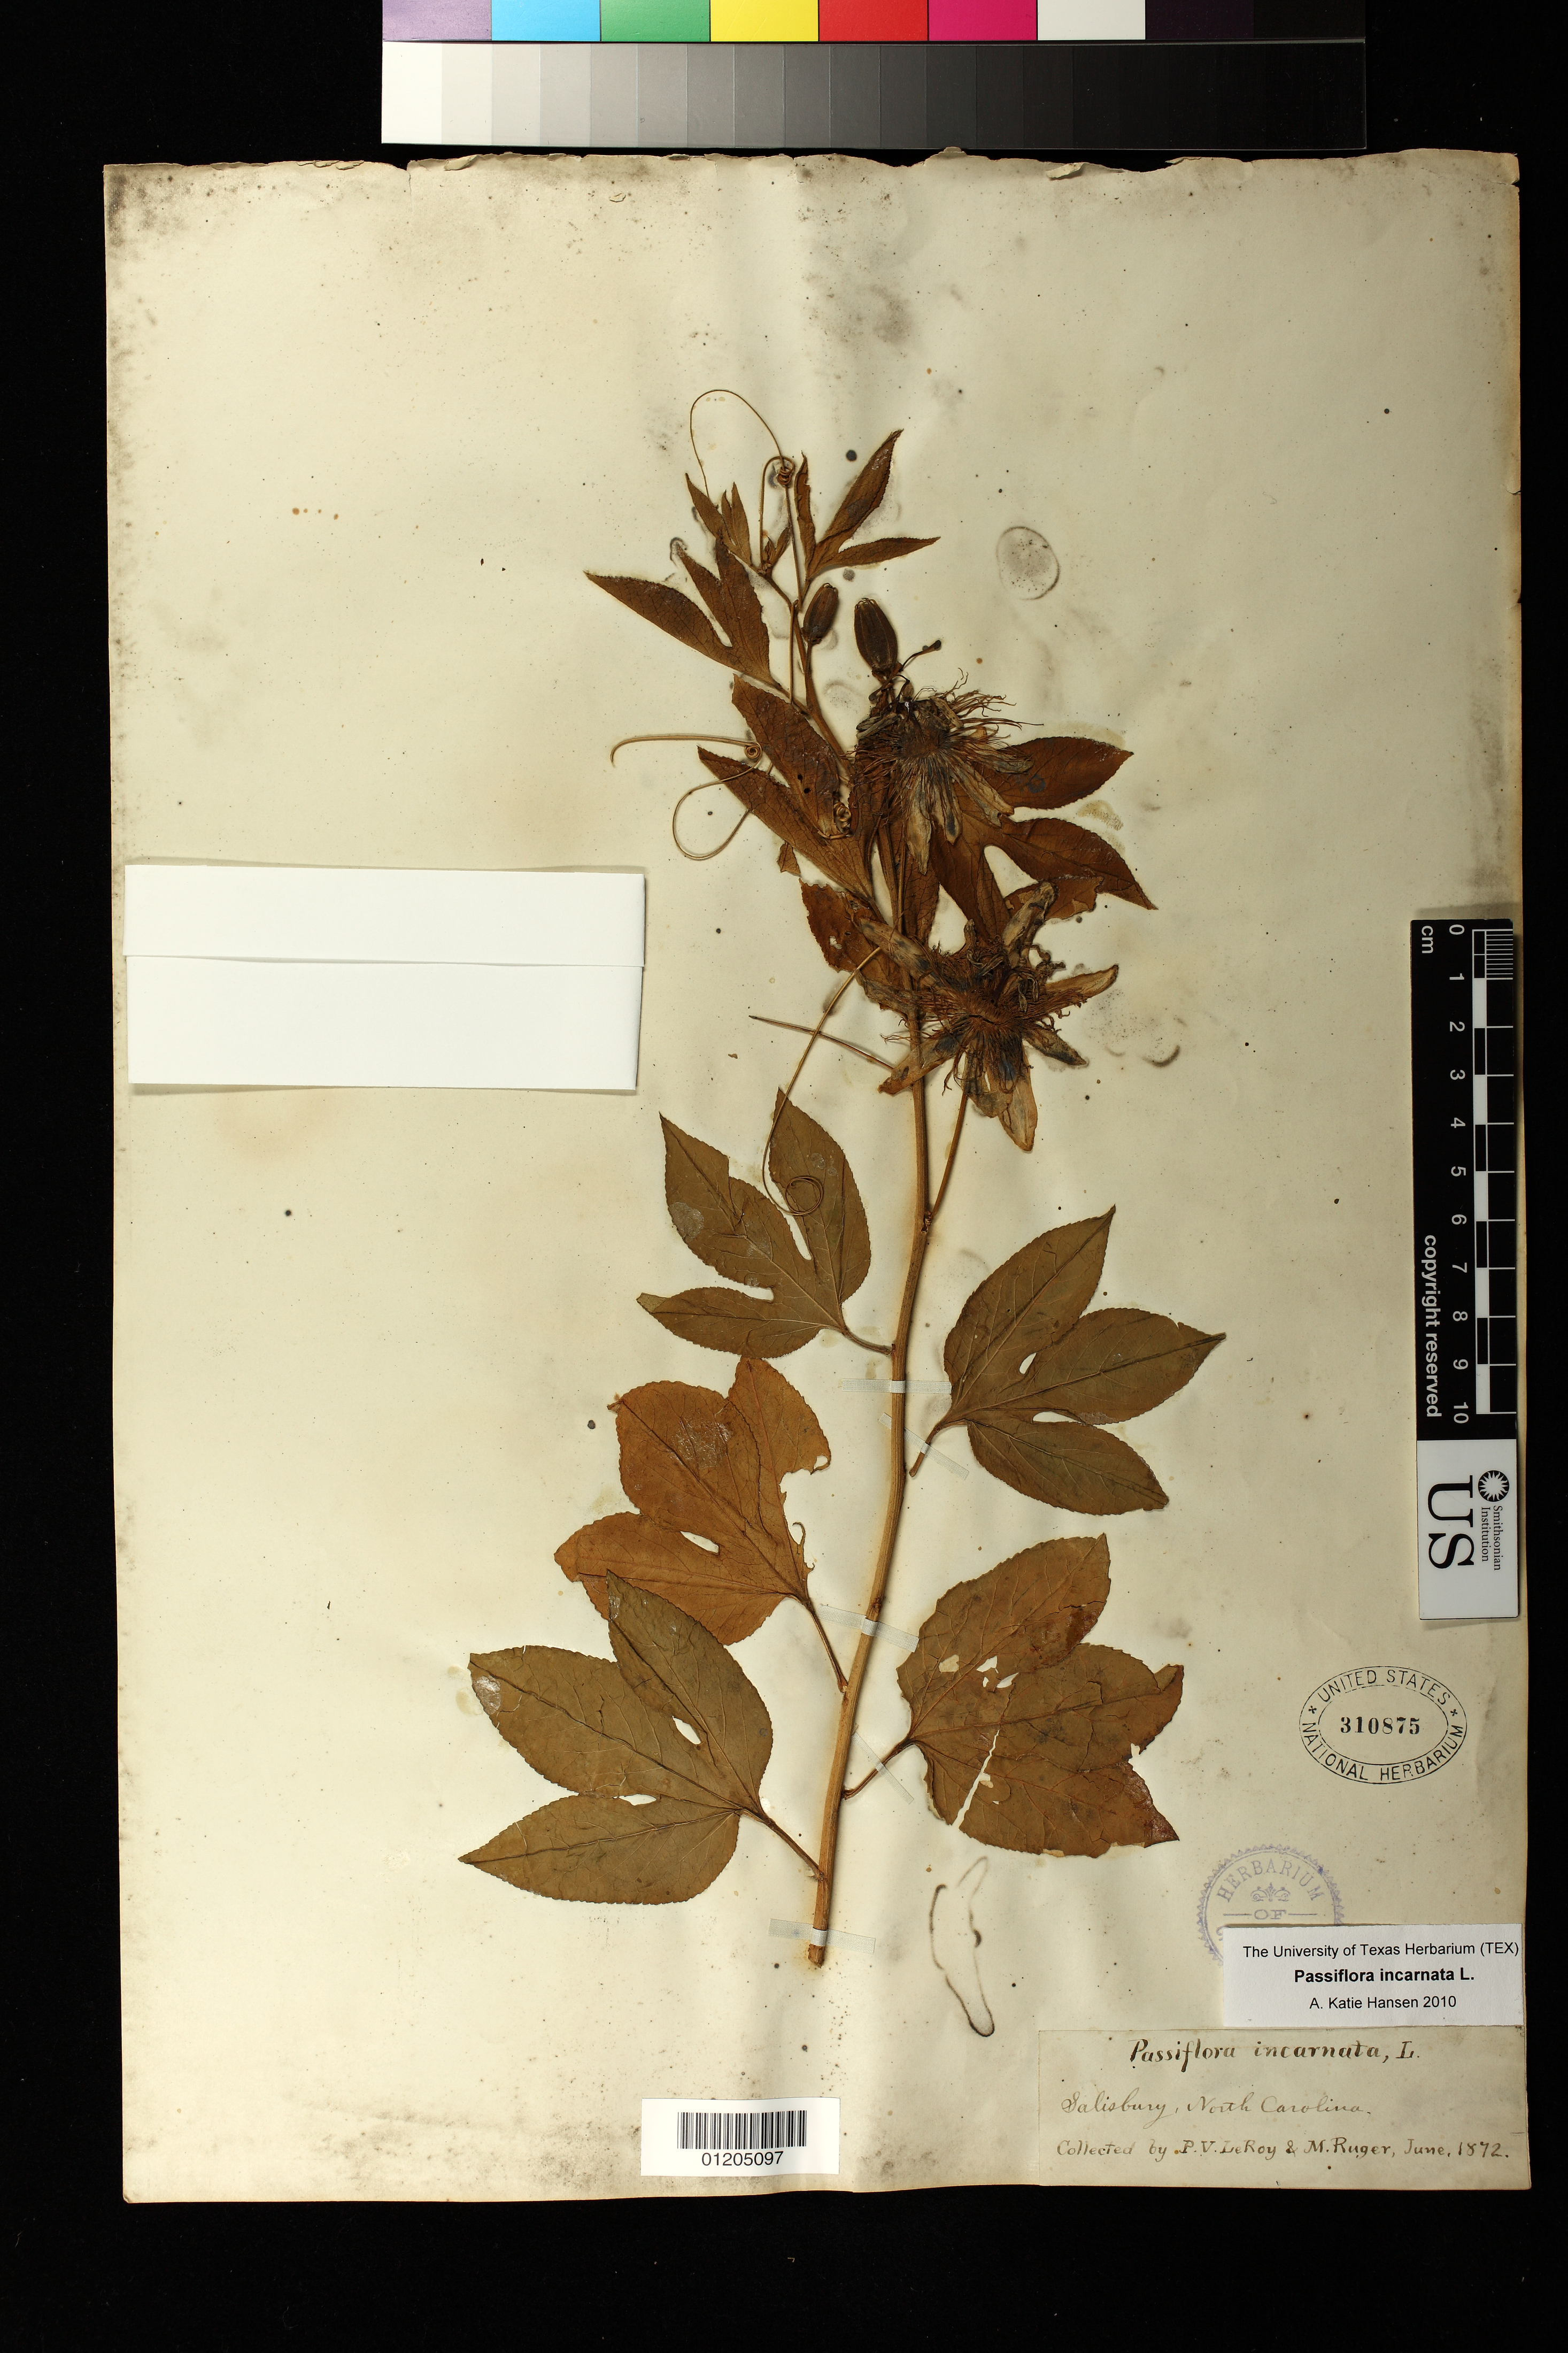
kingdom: Plantae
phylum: Tracheophyta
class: Magnoliopsida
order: Malpighiales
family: Passifloraceae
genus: Passiflora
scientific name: Passiflora incarnata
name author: L.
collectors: P. Leroy & M. Ruger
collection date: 1872-06-01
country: United States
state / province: North Carolina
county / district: Rowan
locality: Salisbury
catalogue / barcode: US 310875